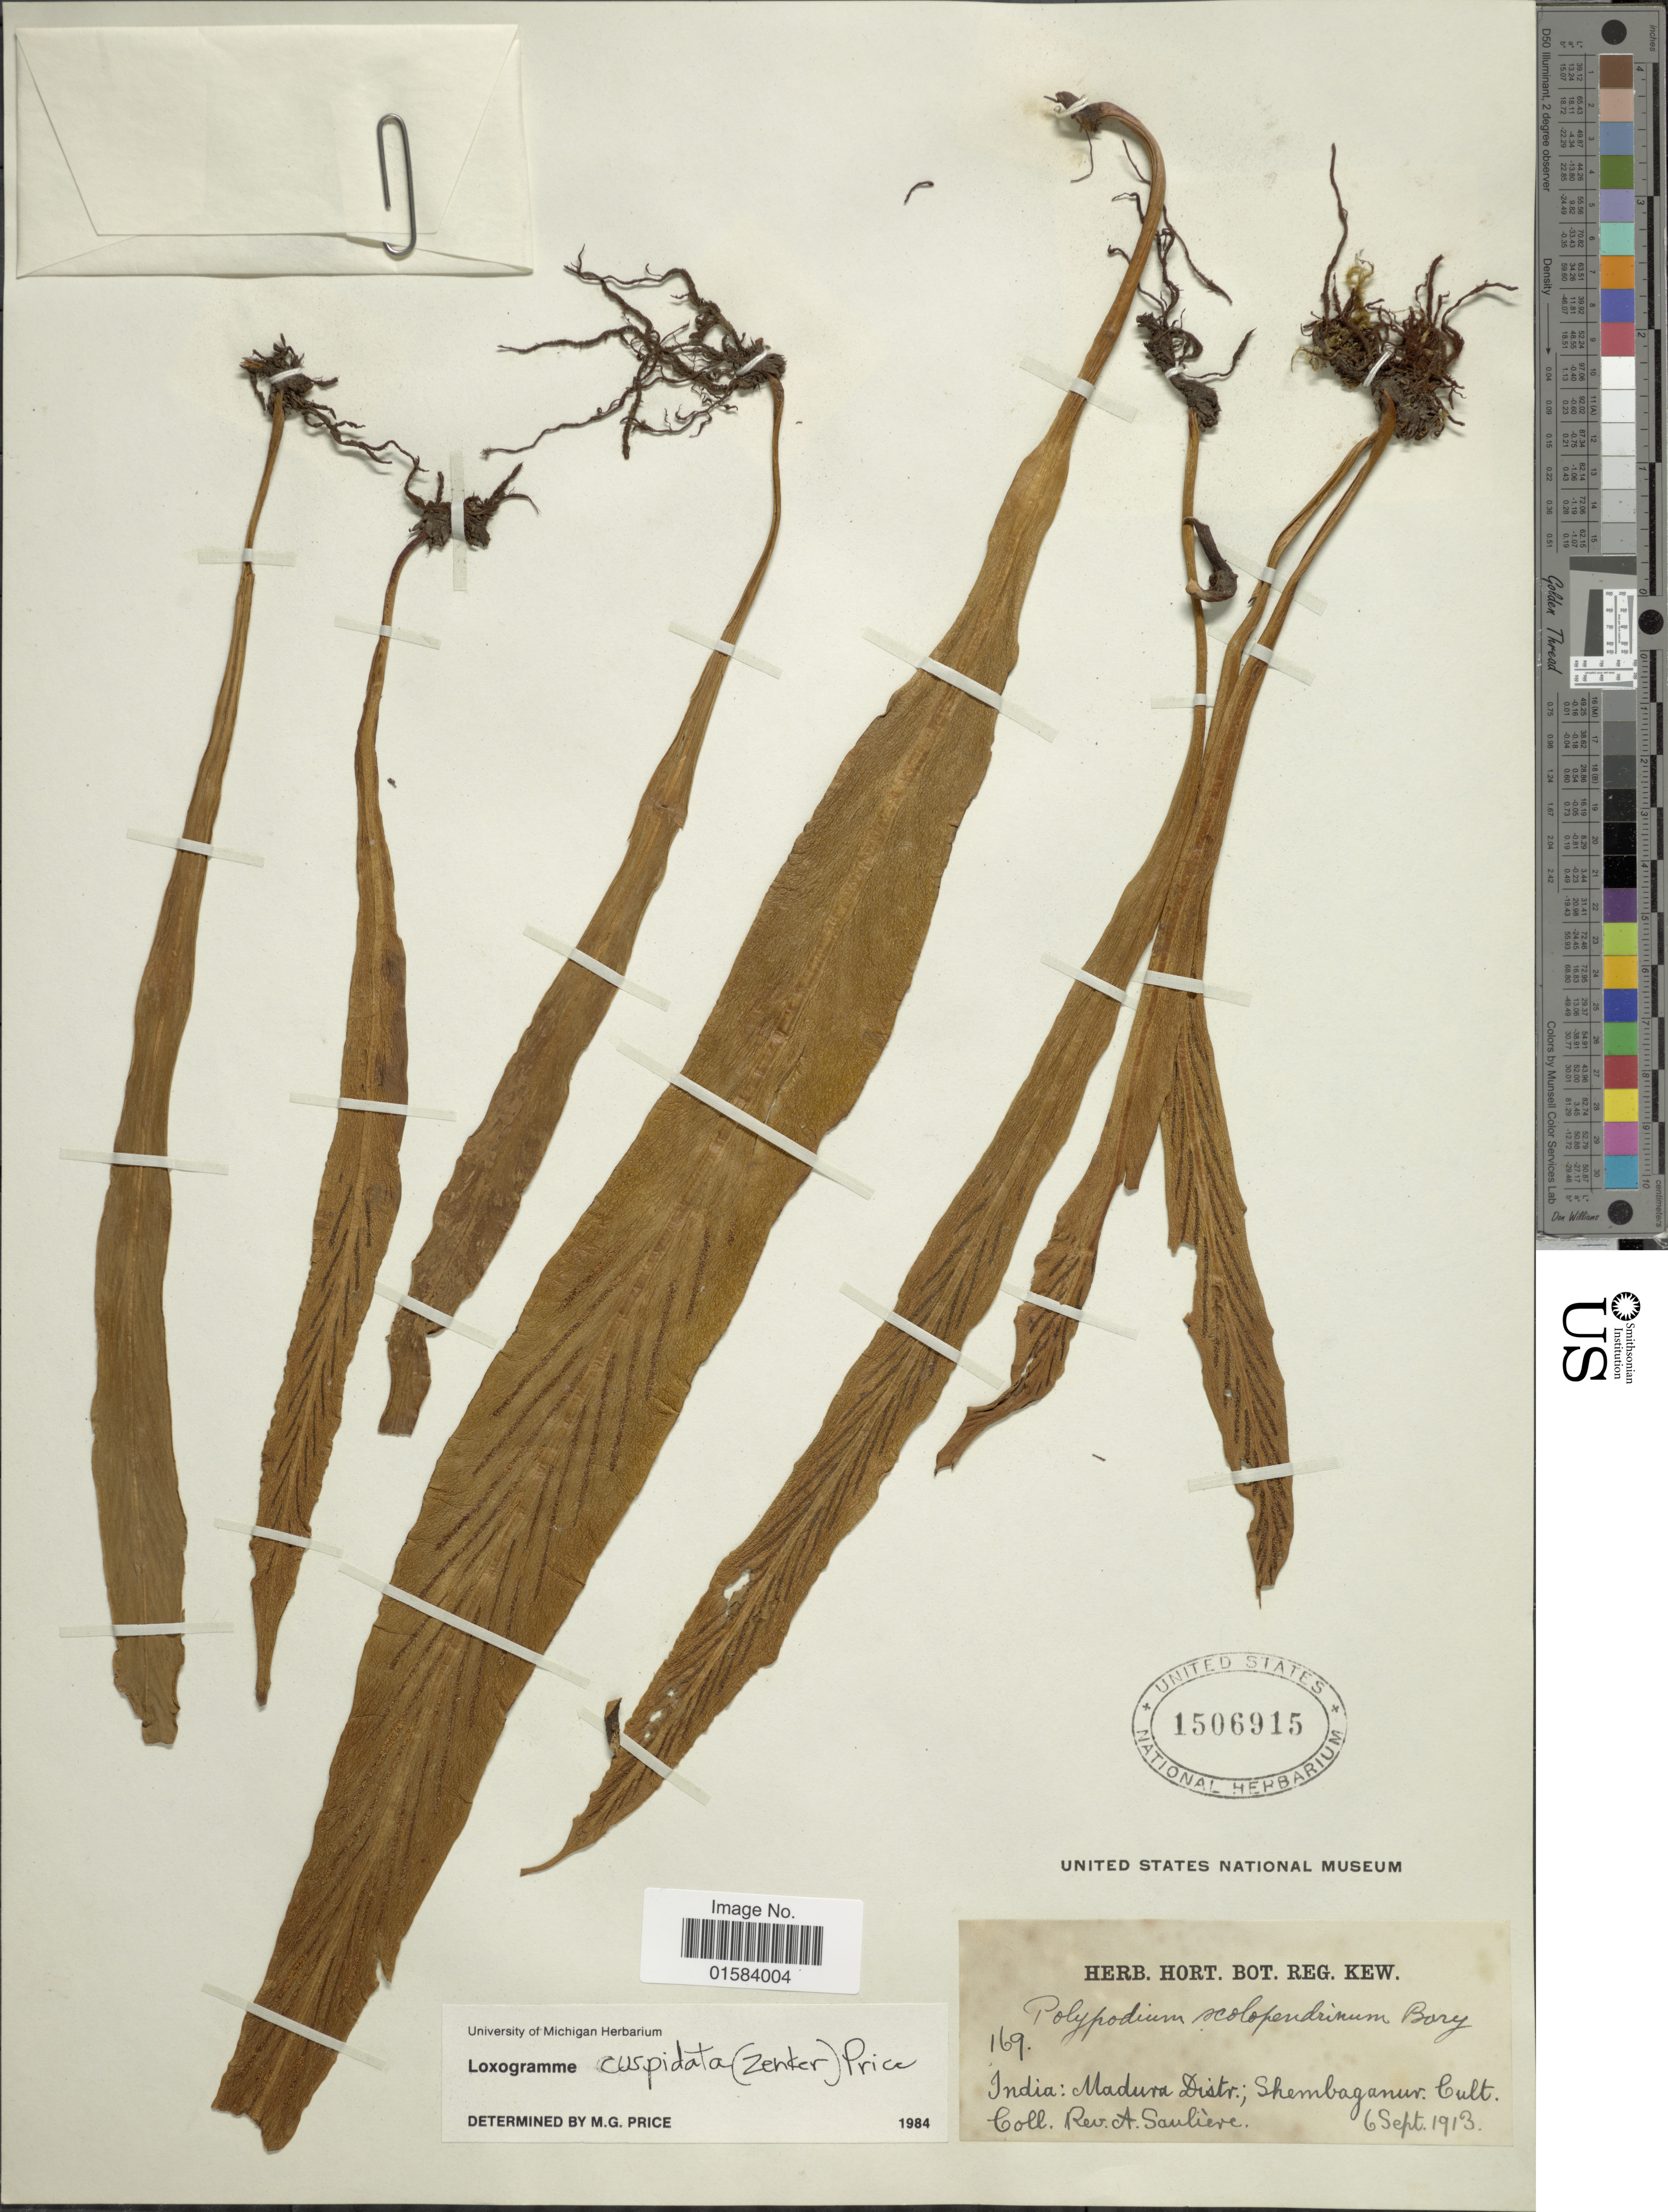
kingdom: Plantae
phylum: Tracheophyta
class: Polypodiopsida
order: Polypodiales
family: Polypodiaceae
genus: Loxogramme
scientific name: Loxogramme cuspidata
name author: (Zenker) M.G. Price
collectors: A. Sauliere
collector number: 169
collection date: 1913-09-06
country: India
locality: Madura Distr; Shembaganur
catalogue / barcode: US 1506915